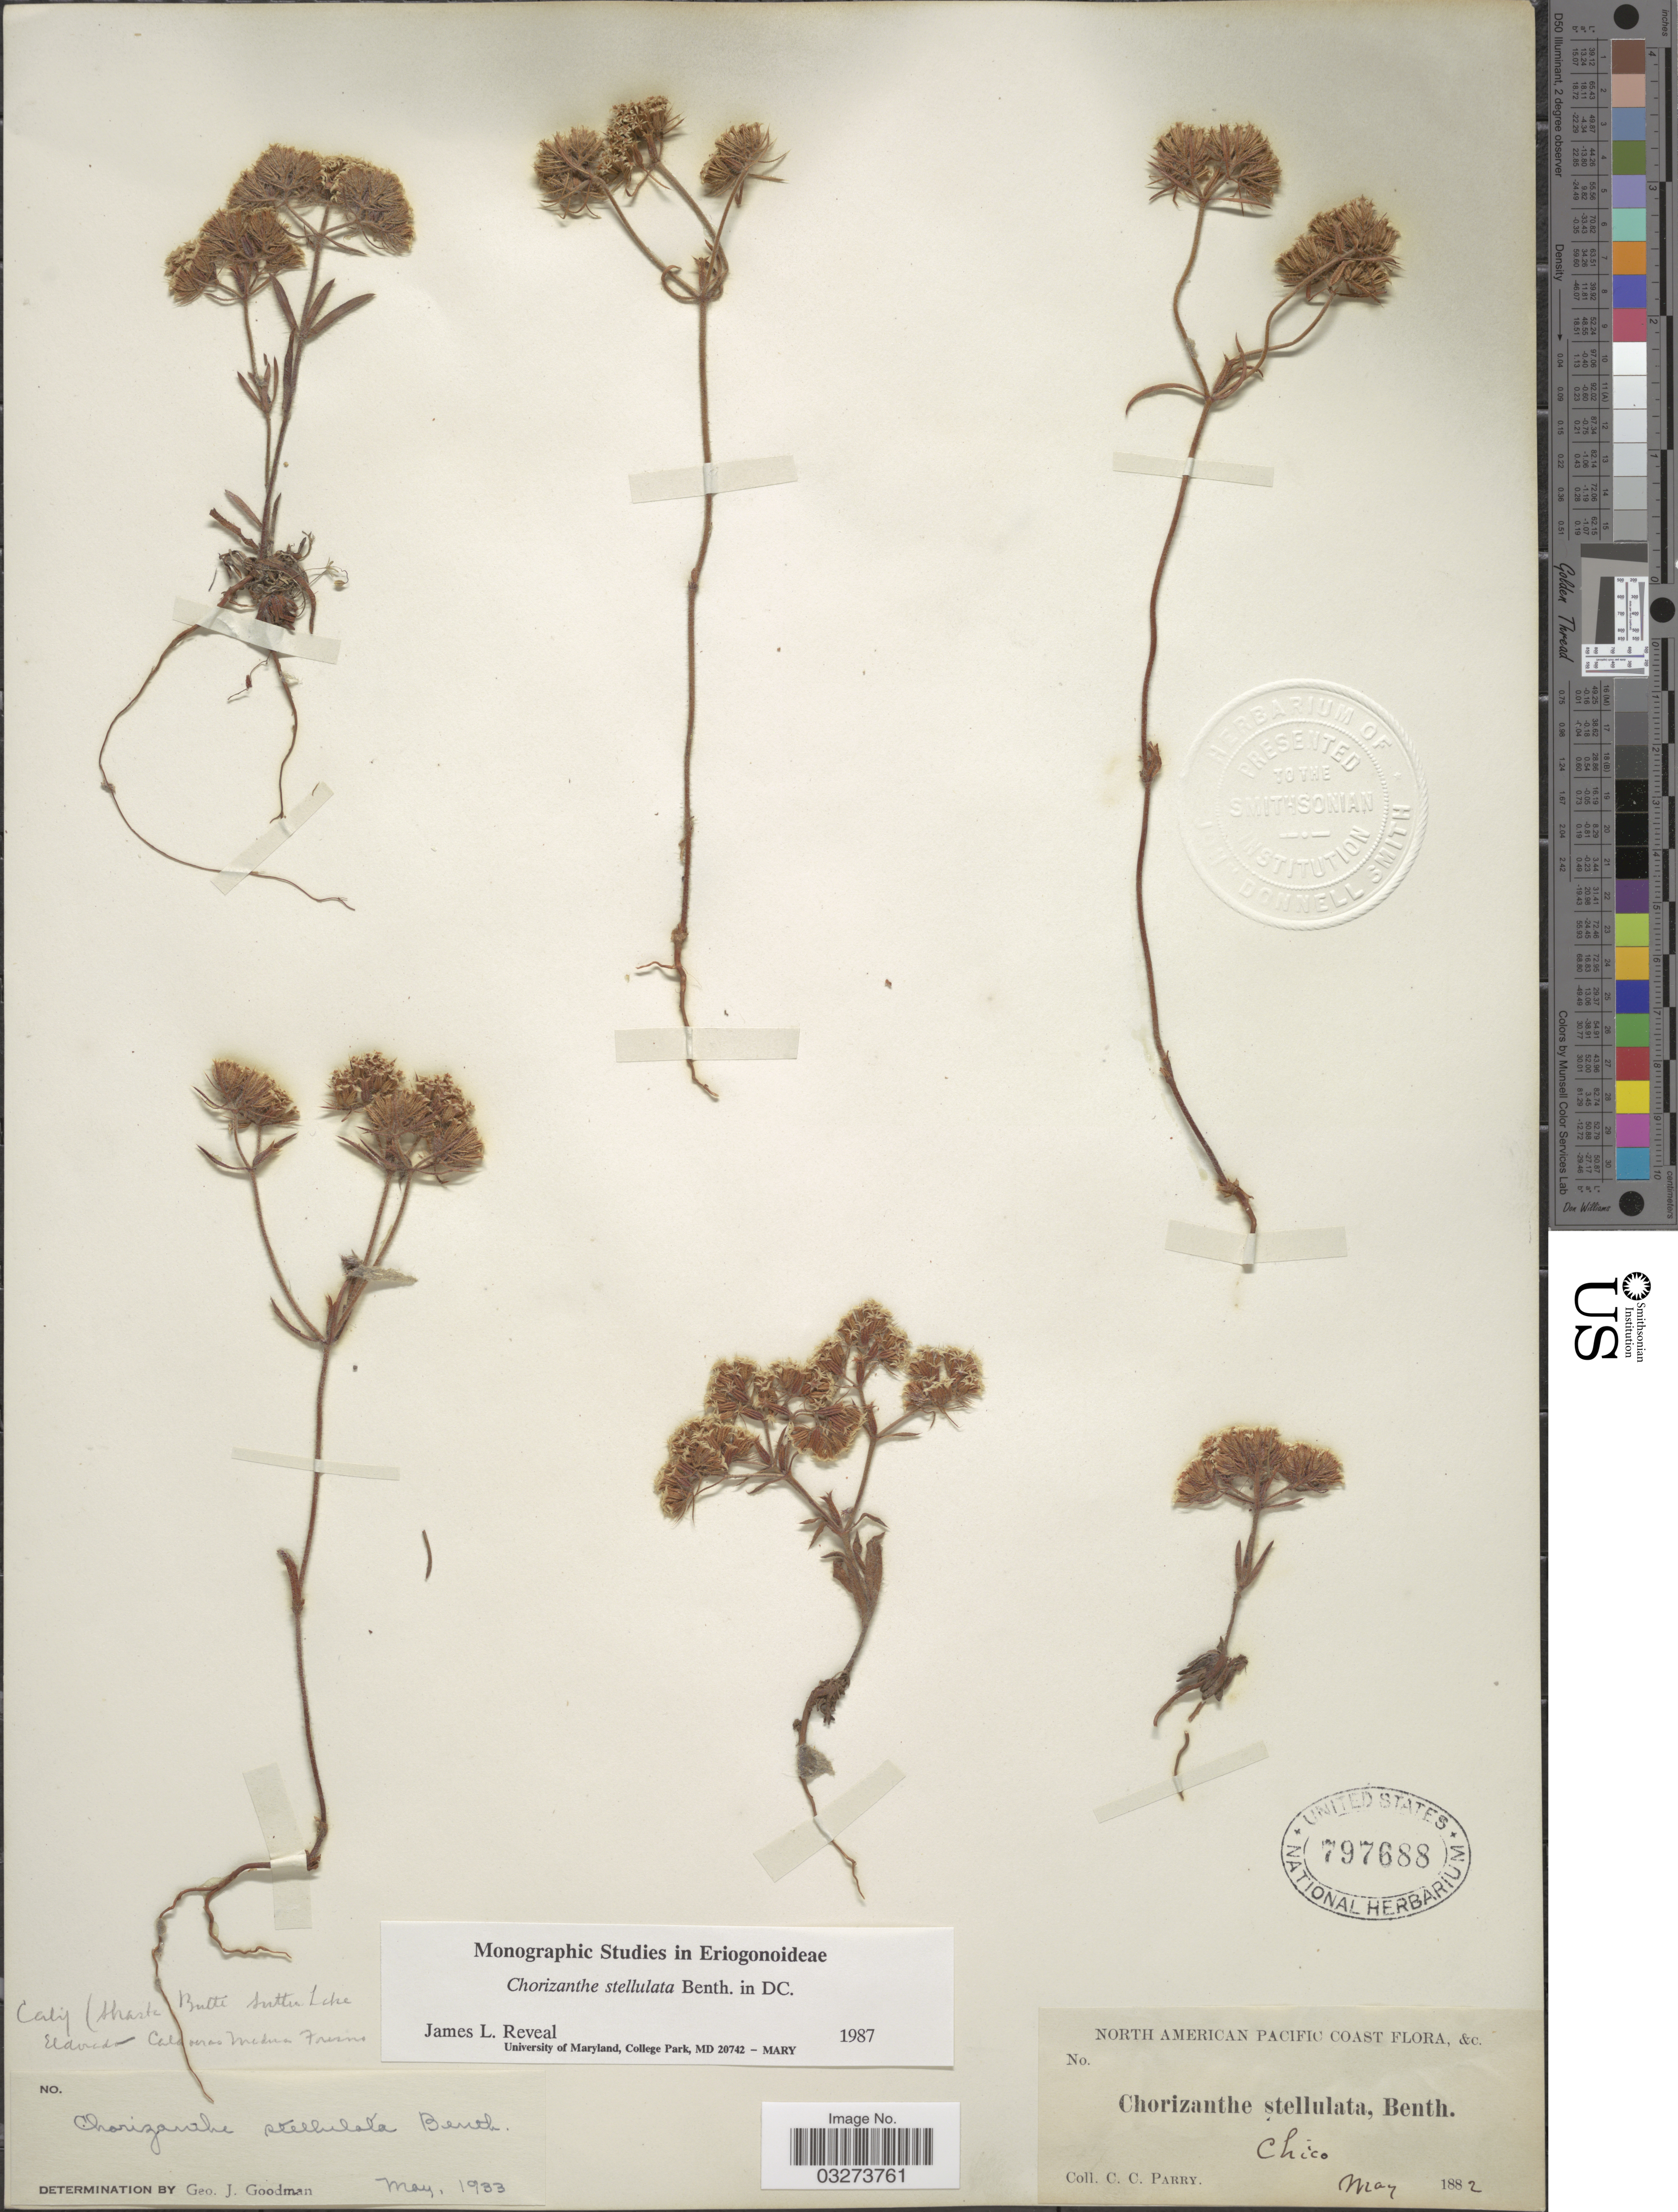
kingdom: Plantae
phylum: Tracheophyta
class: Magnoliopsida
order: Caryophyllales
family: Polygonaceae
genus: Chorizanthe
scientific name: Chorizanthe stellulata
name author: Benth.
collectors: C. C. Parry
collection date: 1882-05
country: United States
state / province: California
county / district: Butte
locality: North American Pacific Coast, &c., Chico.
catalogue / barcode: US 797688